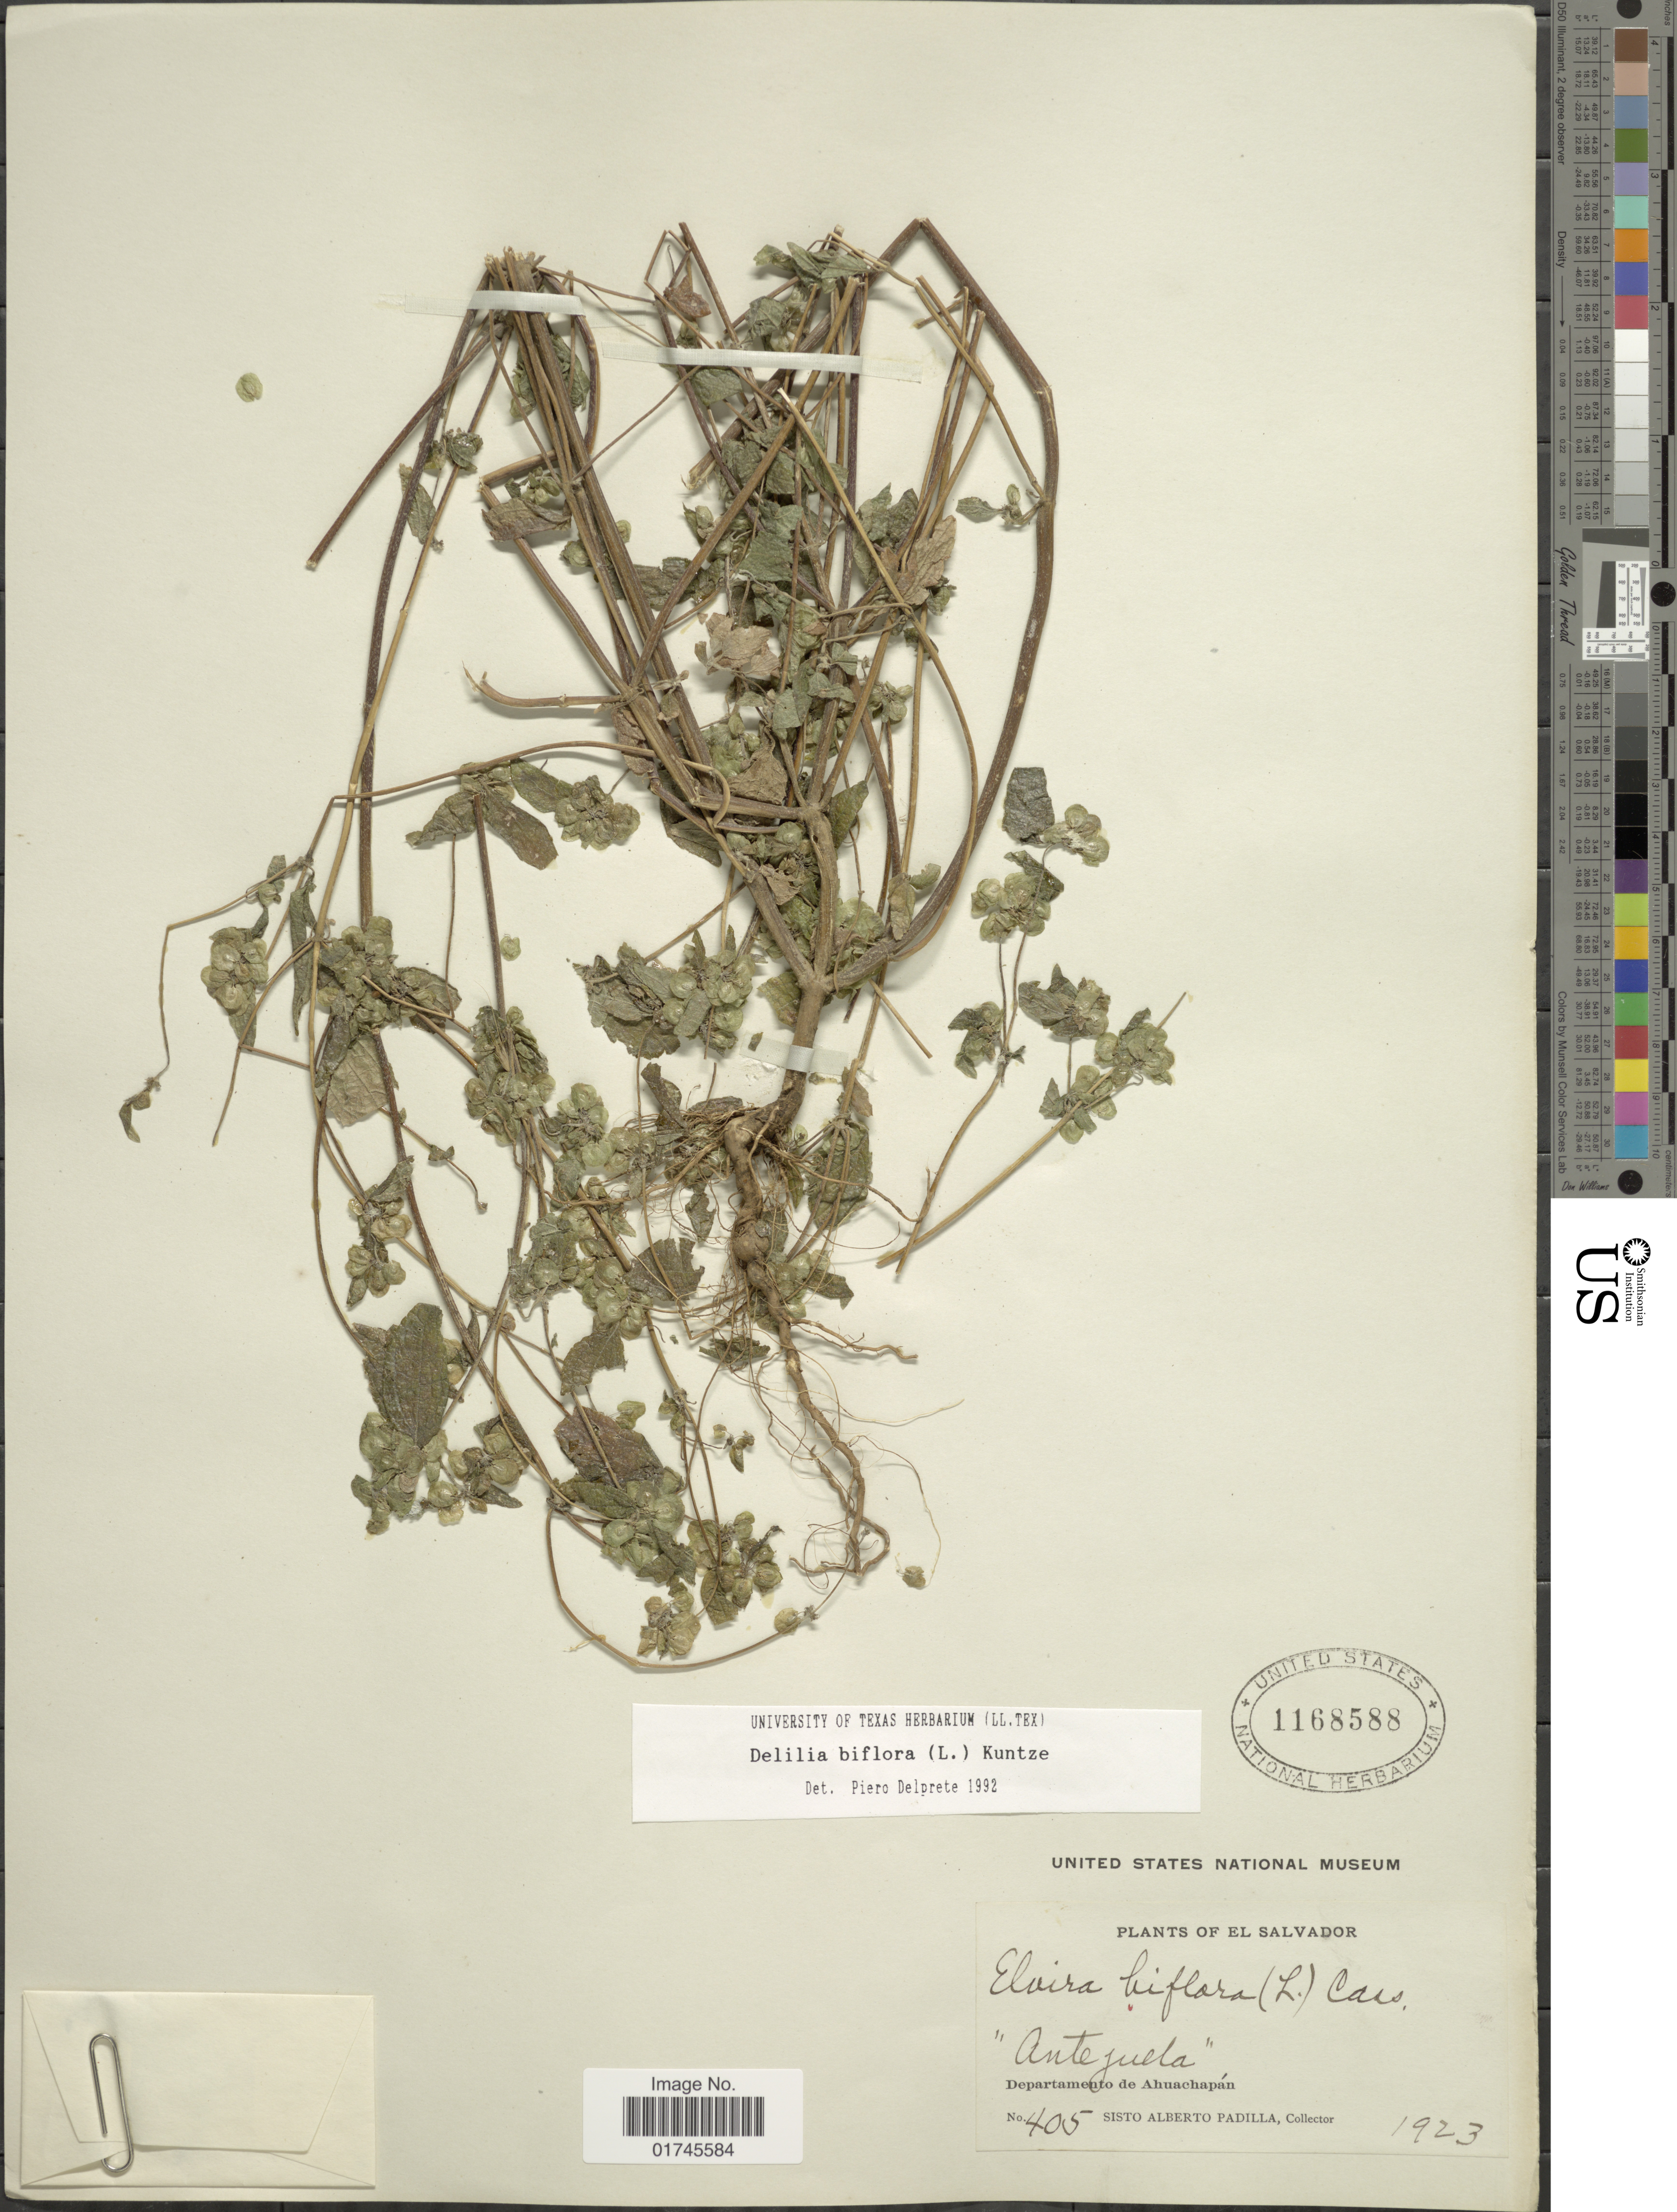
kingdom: Plantae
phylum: Tracheophyta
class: Magnoliopsida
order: Asterales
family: Asteraceae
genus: Delilia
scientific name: Delilia biflora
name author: (L.) Kuntze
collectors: S. A. Padilla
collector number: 405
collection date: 1923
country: El Salvador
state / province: Ahuachapan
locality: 'Antejuela', Departamento de Ahuachapán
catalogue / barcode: US 1168588